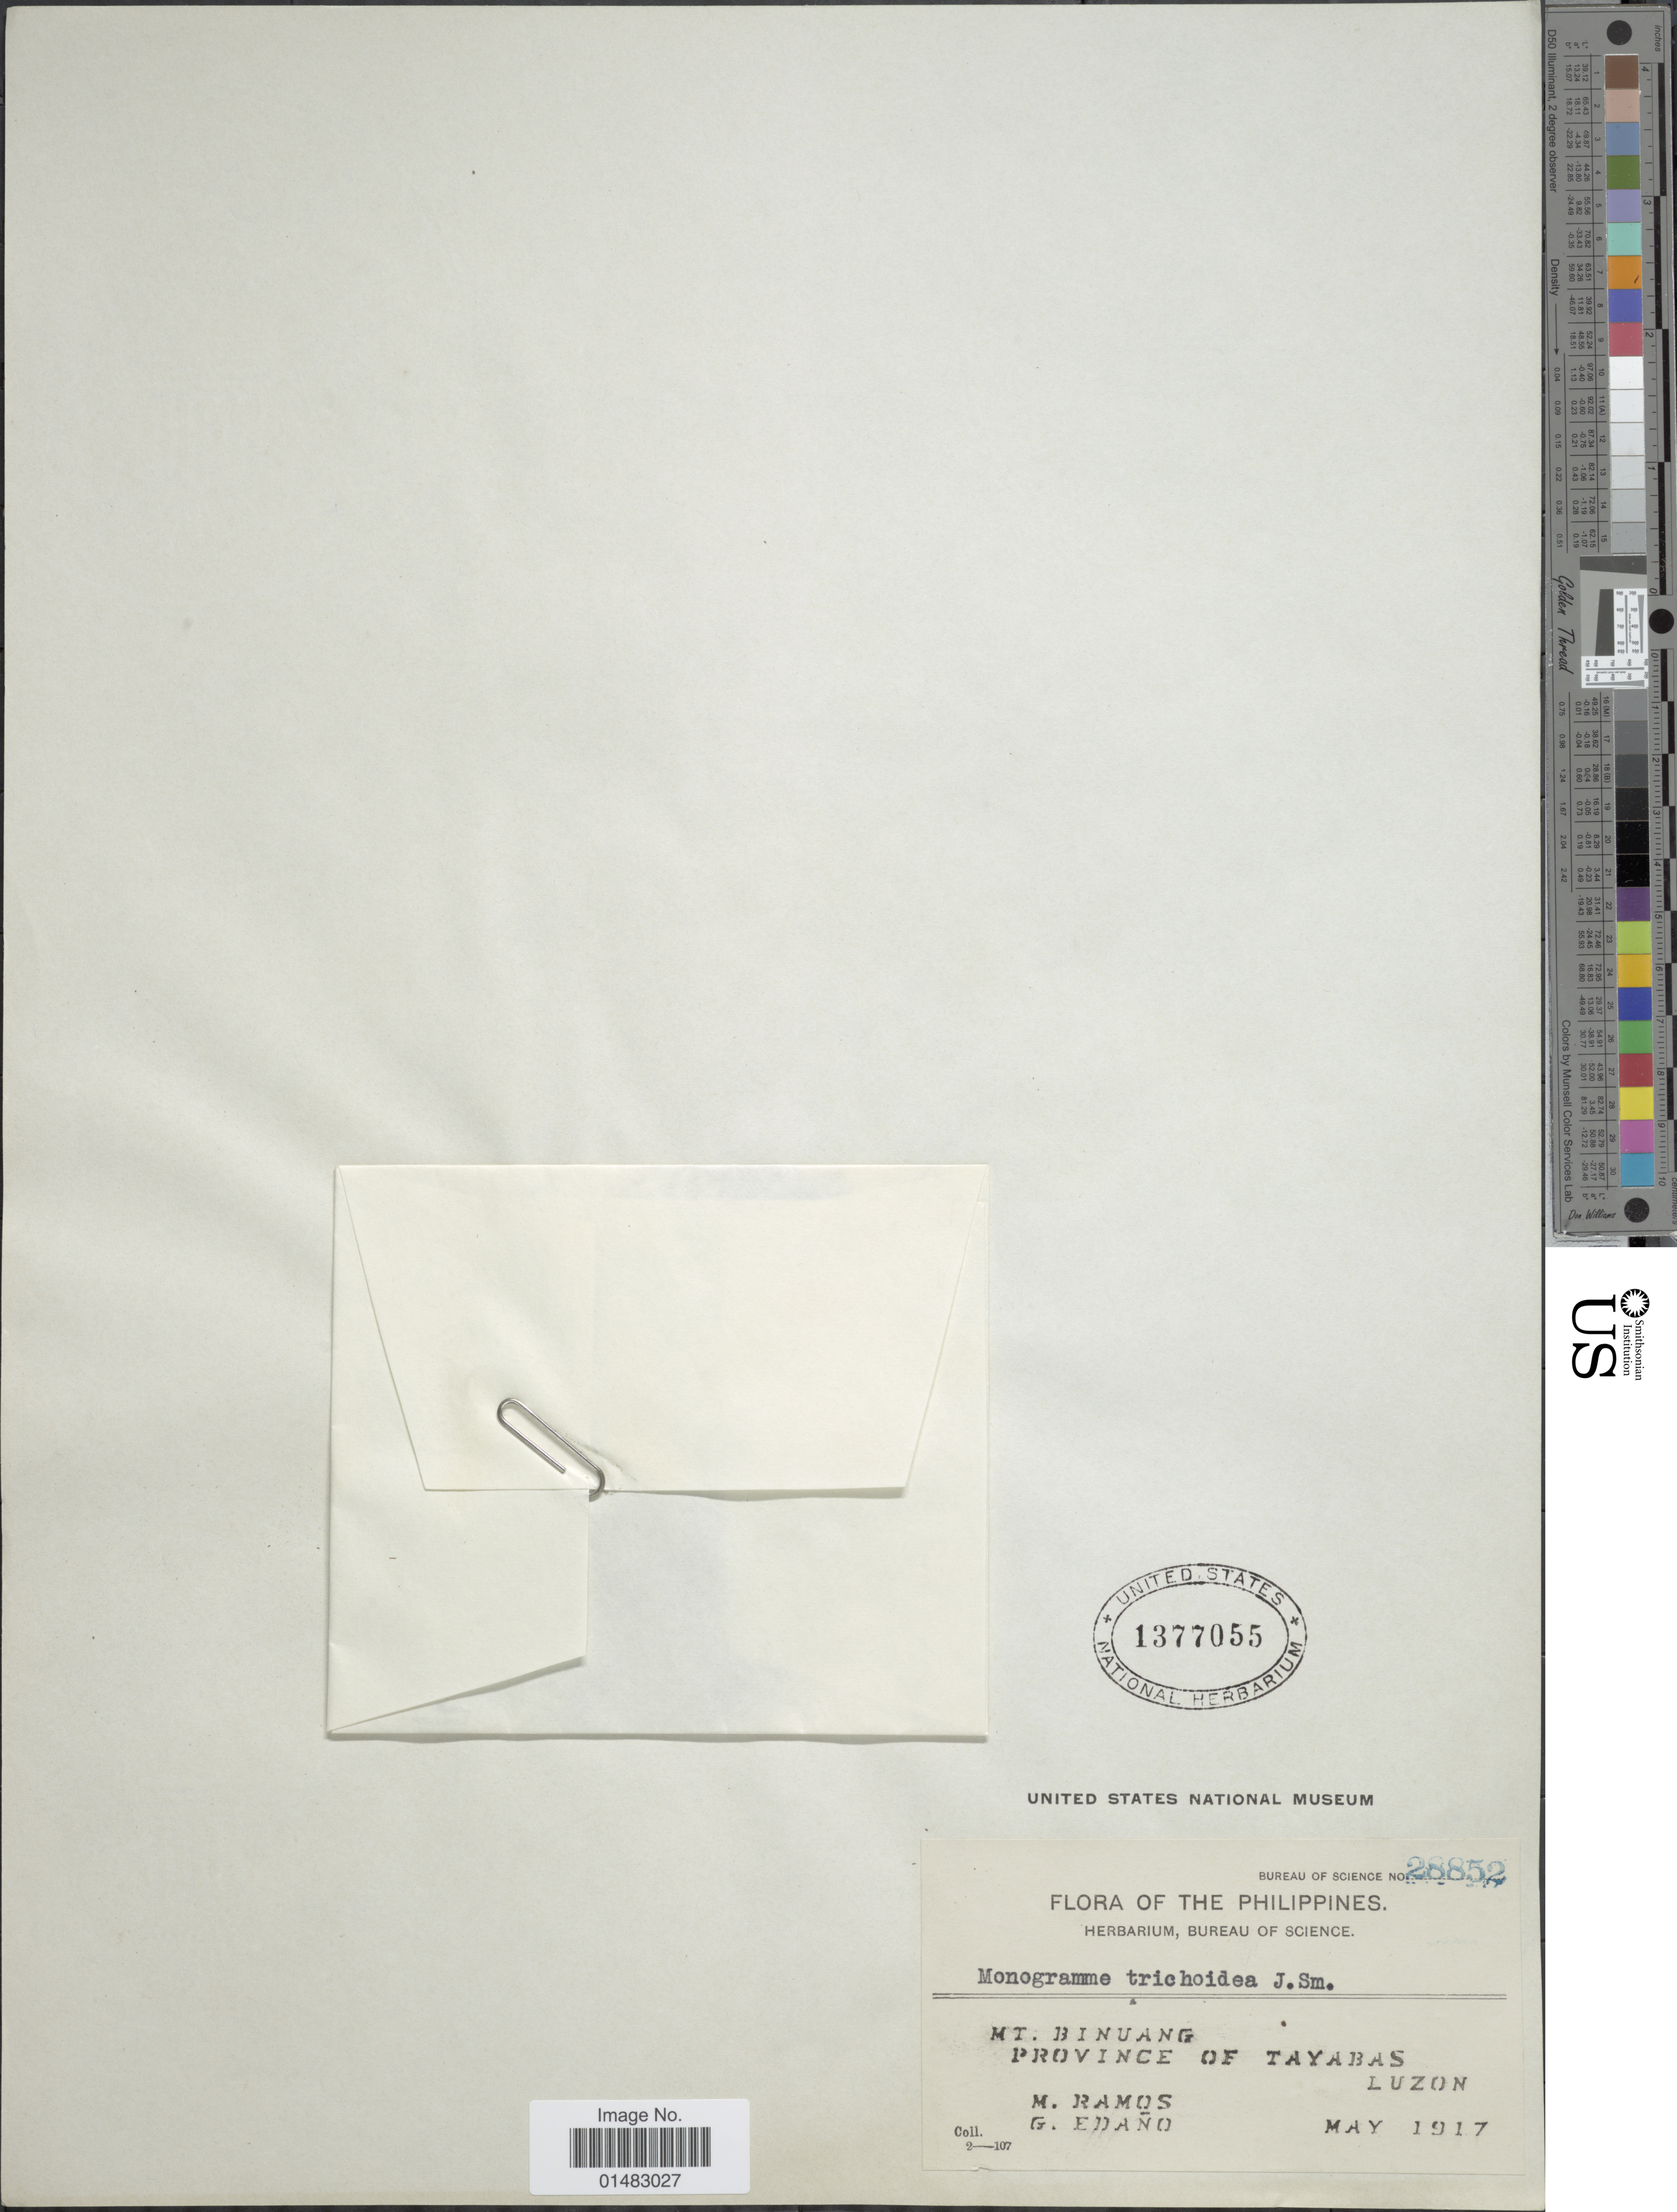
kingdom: Plantae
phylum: Tracheophyta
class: Polypodiopsida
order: Polypodiales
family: Pteridaceae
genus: Monogramma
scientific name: Monogramma trichoidea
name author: (Fée) Hook. & Baker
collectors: M. Ramos & G. Edaño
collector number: Bureau of Science 28852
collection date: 1917-05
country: Philippines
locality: Mt. Binuang, Province of Tayabas, Luzon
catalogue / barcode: US 1377055